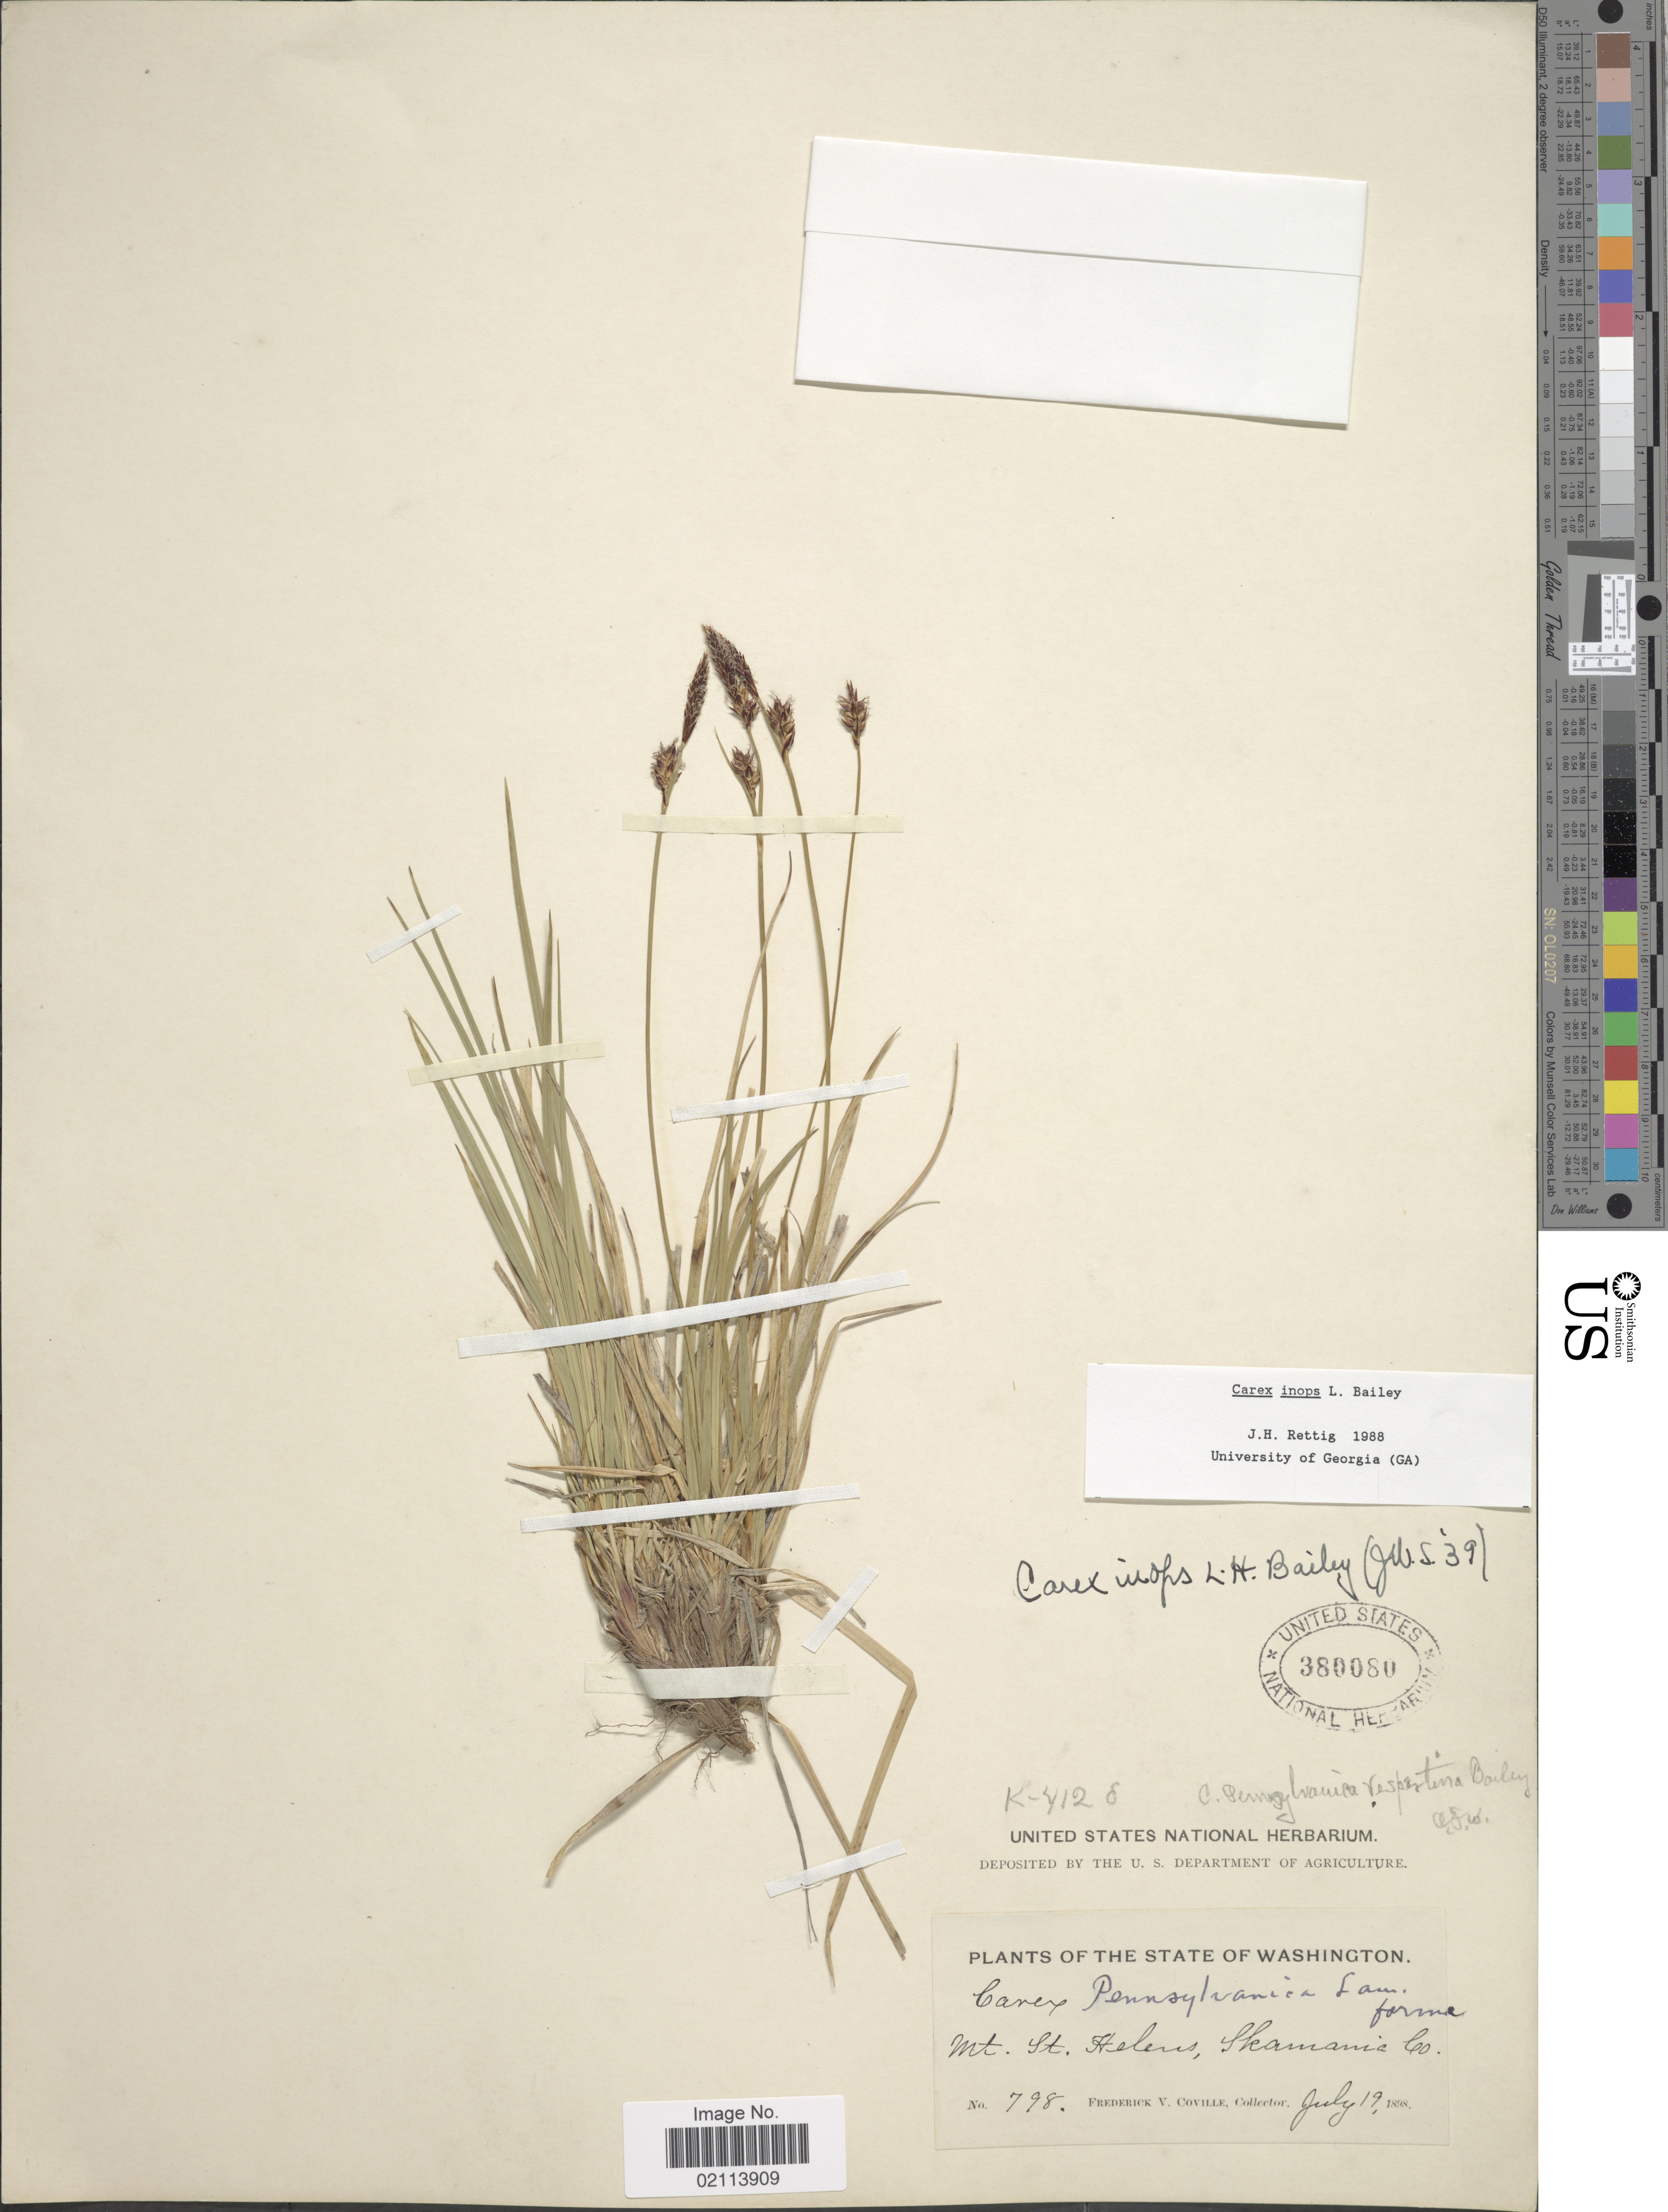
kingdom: Plantae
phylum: Tracheophyta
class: Liliopsida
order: Poales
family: Cyperaceae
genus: Carex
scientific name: Carex inops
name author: L.H. Bailey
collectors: F. V. Coville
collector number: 798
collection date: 1898-07-19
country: United States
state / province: Washington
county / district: Skamania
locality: Mt. St. Helens, Skamania Co.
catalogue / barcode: US 380080